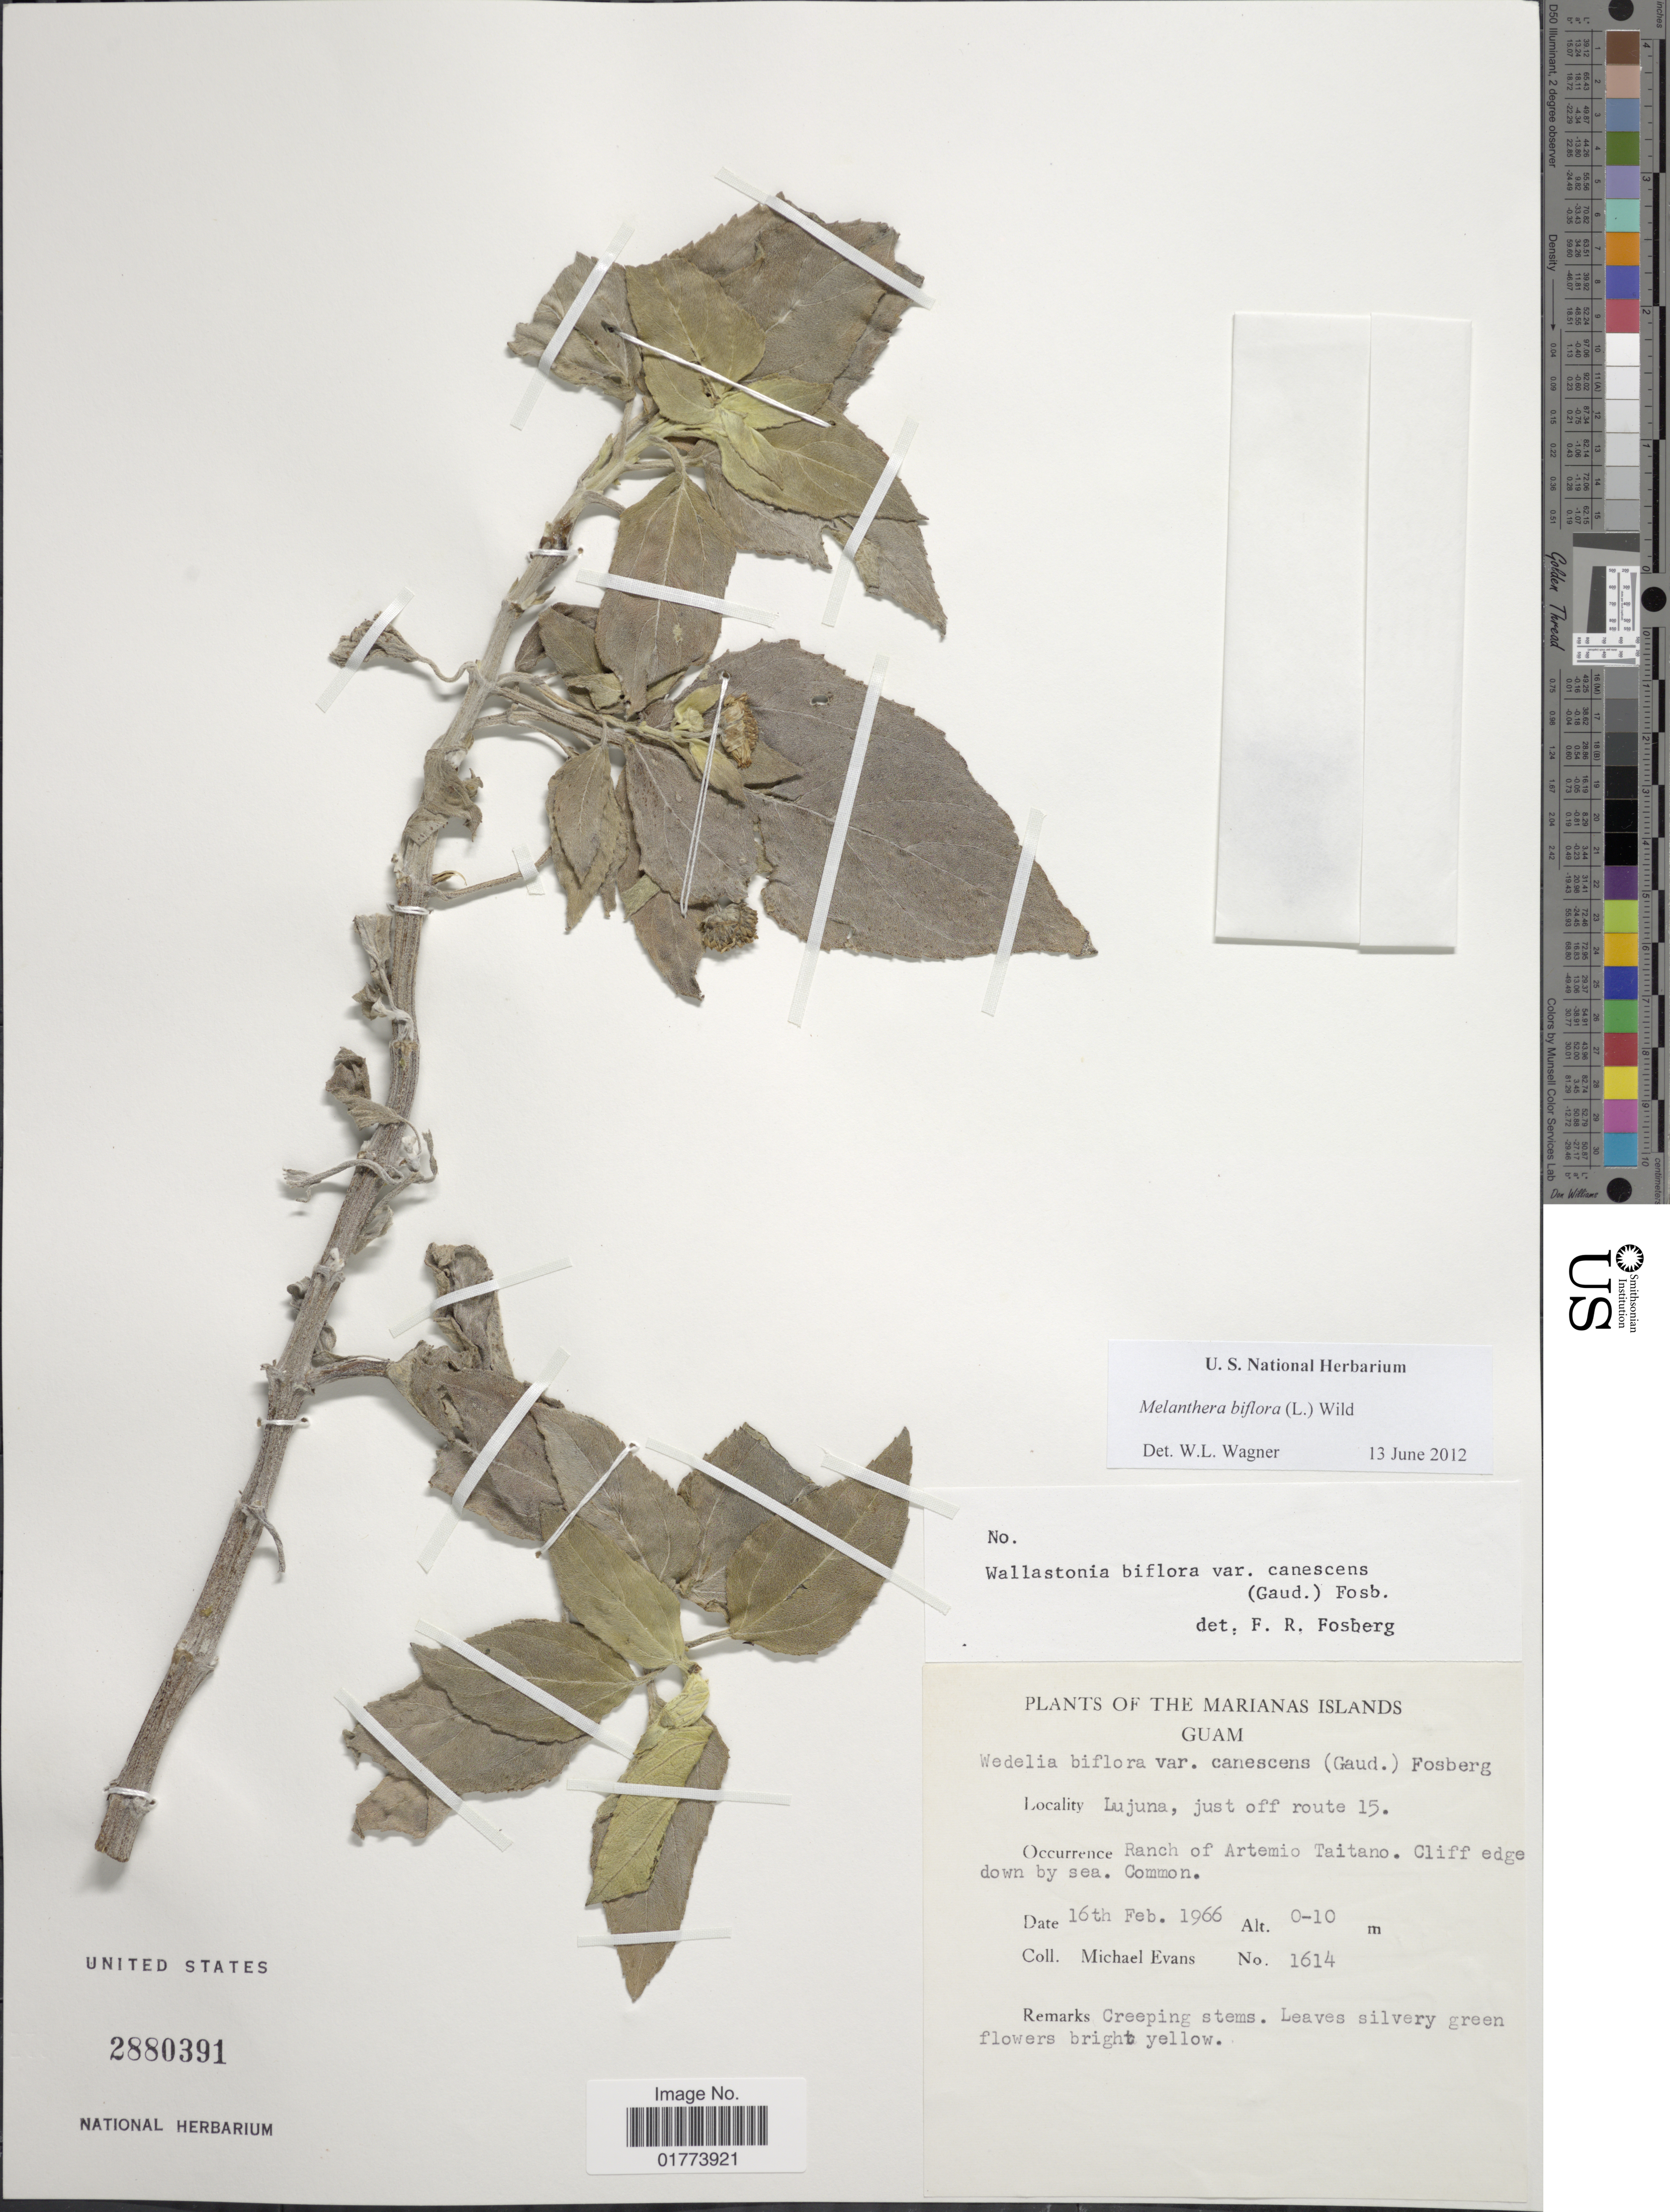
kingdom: Plantae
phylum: Tracheophyta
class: Magnoliopsida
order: Asterales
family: Asteraceae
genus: Wollastonia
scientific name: Wollastonia uniflora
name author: (Willd.) Orchard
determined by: Wagner, W. L., (BOT), Smithsonian Institution - National Museum of Natural History (UNITED STATES)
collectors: M. Evans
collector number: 1614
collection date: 1966-02-16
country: Guam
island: Guam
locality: Marianas Islands, Guam, Lujuna, just off route 15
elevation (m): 0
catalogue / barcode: US 2880391